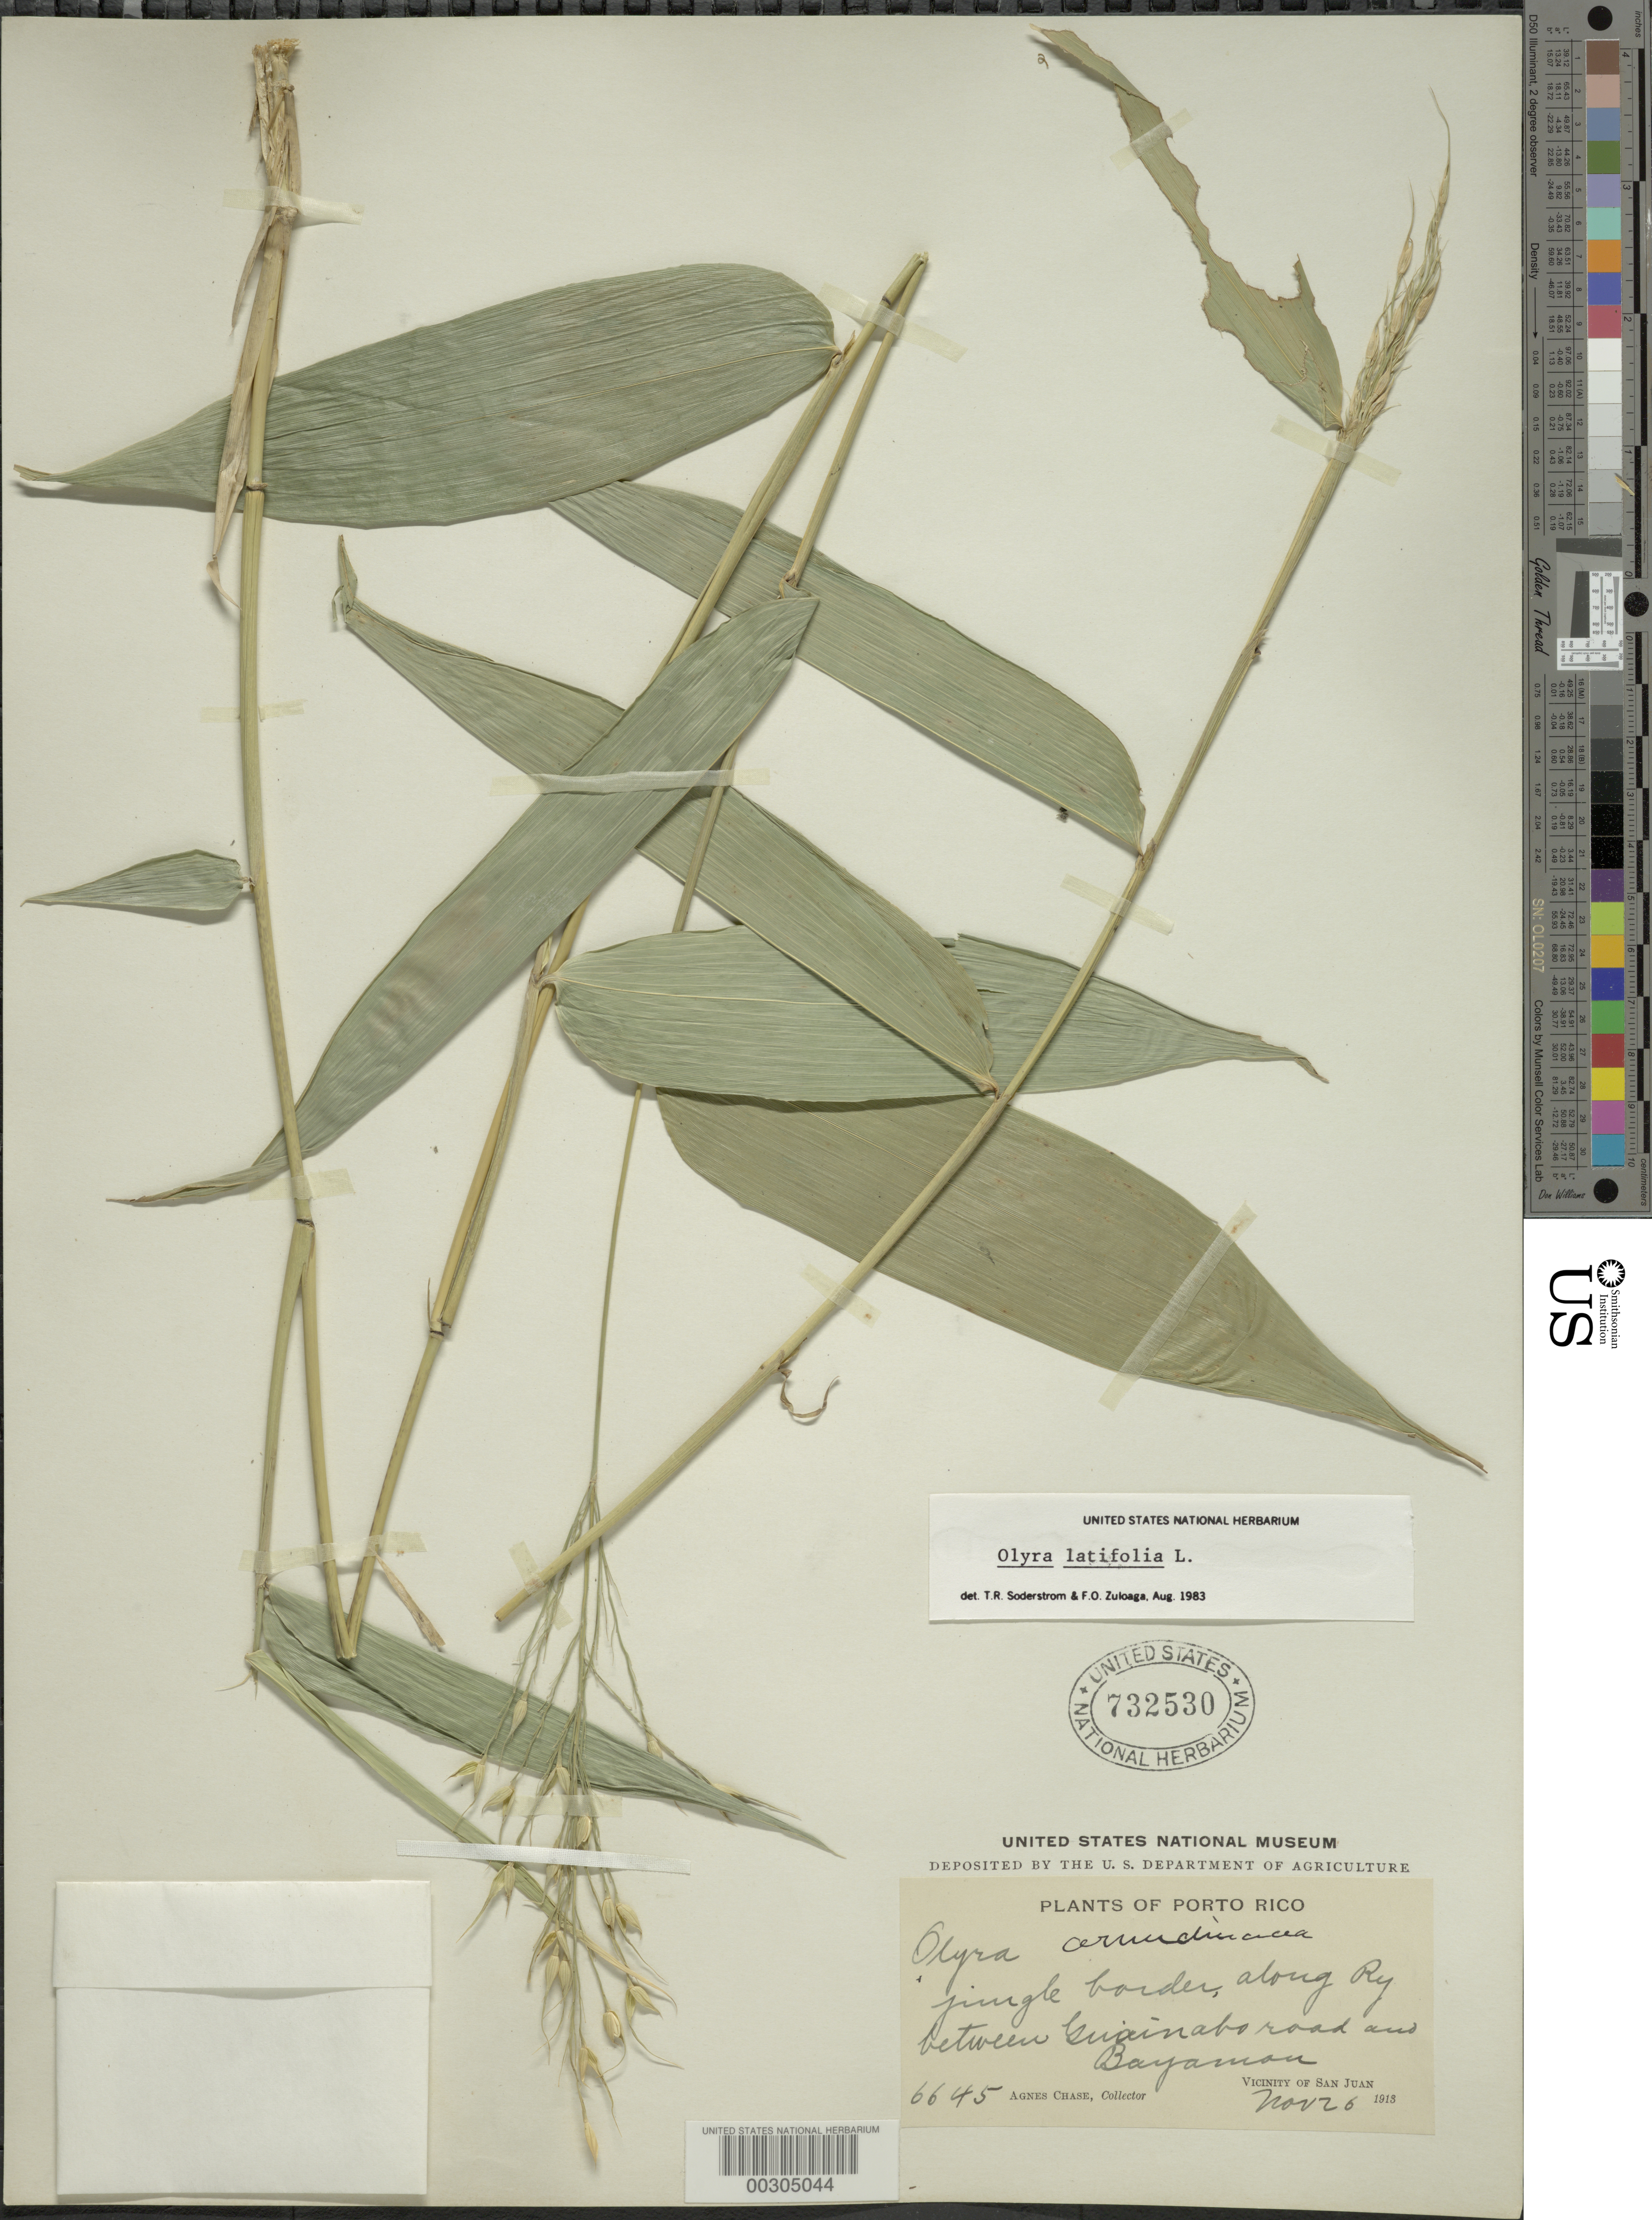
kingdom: Plantae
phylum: Tracheophyta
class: Liliopsida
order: Poales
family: Poaceae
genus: Olyra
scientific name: Olyra latifolia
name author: L.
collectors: A. Chase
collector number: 6645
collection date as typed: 26 Nov 1913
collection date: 1913-11-26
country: Puerto Rico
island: Greater Antilles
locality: San juan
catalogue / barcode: US 732530